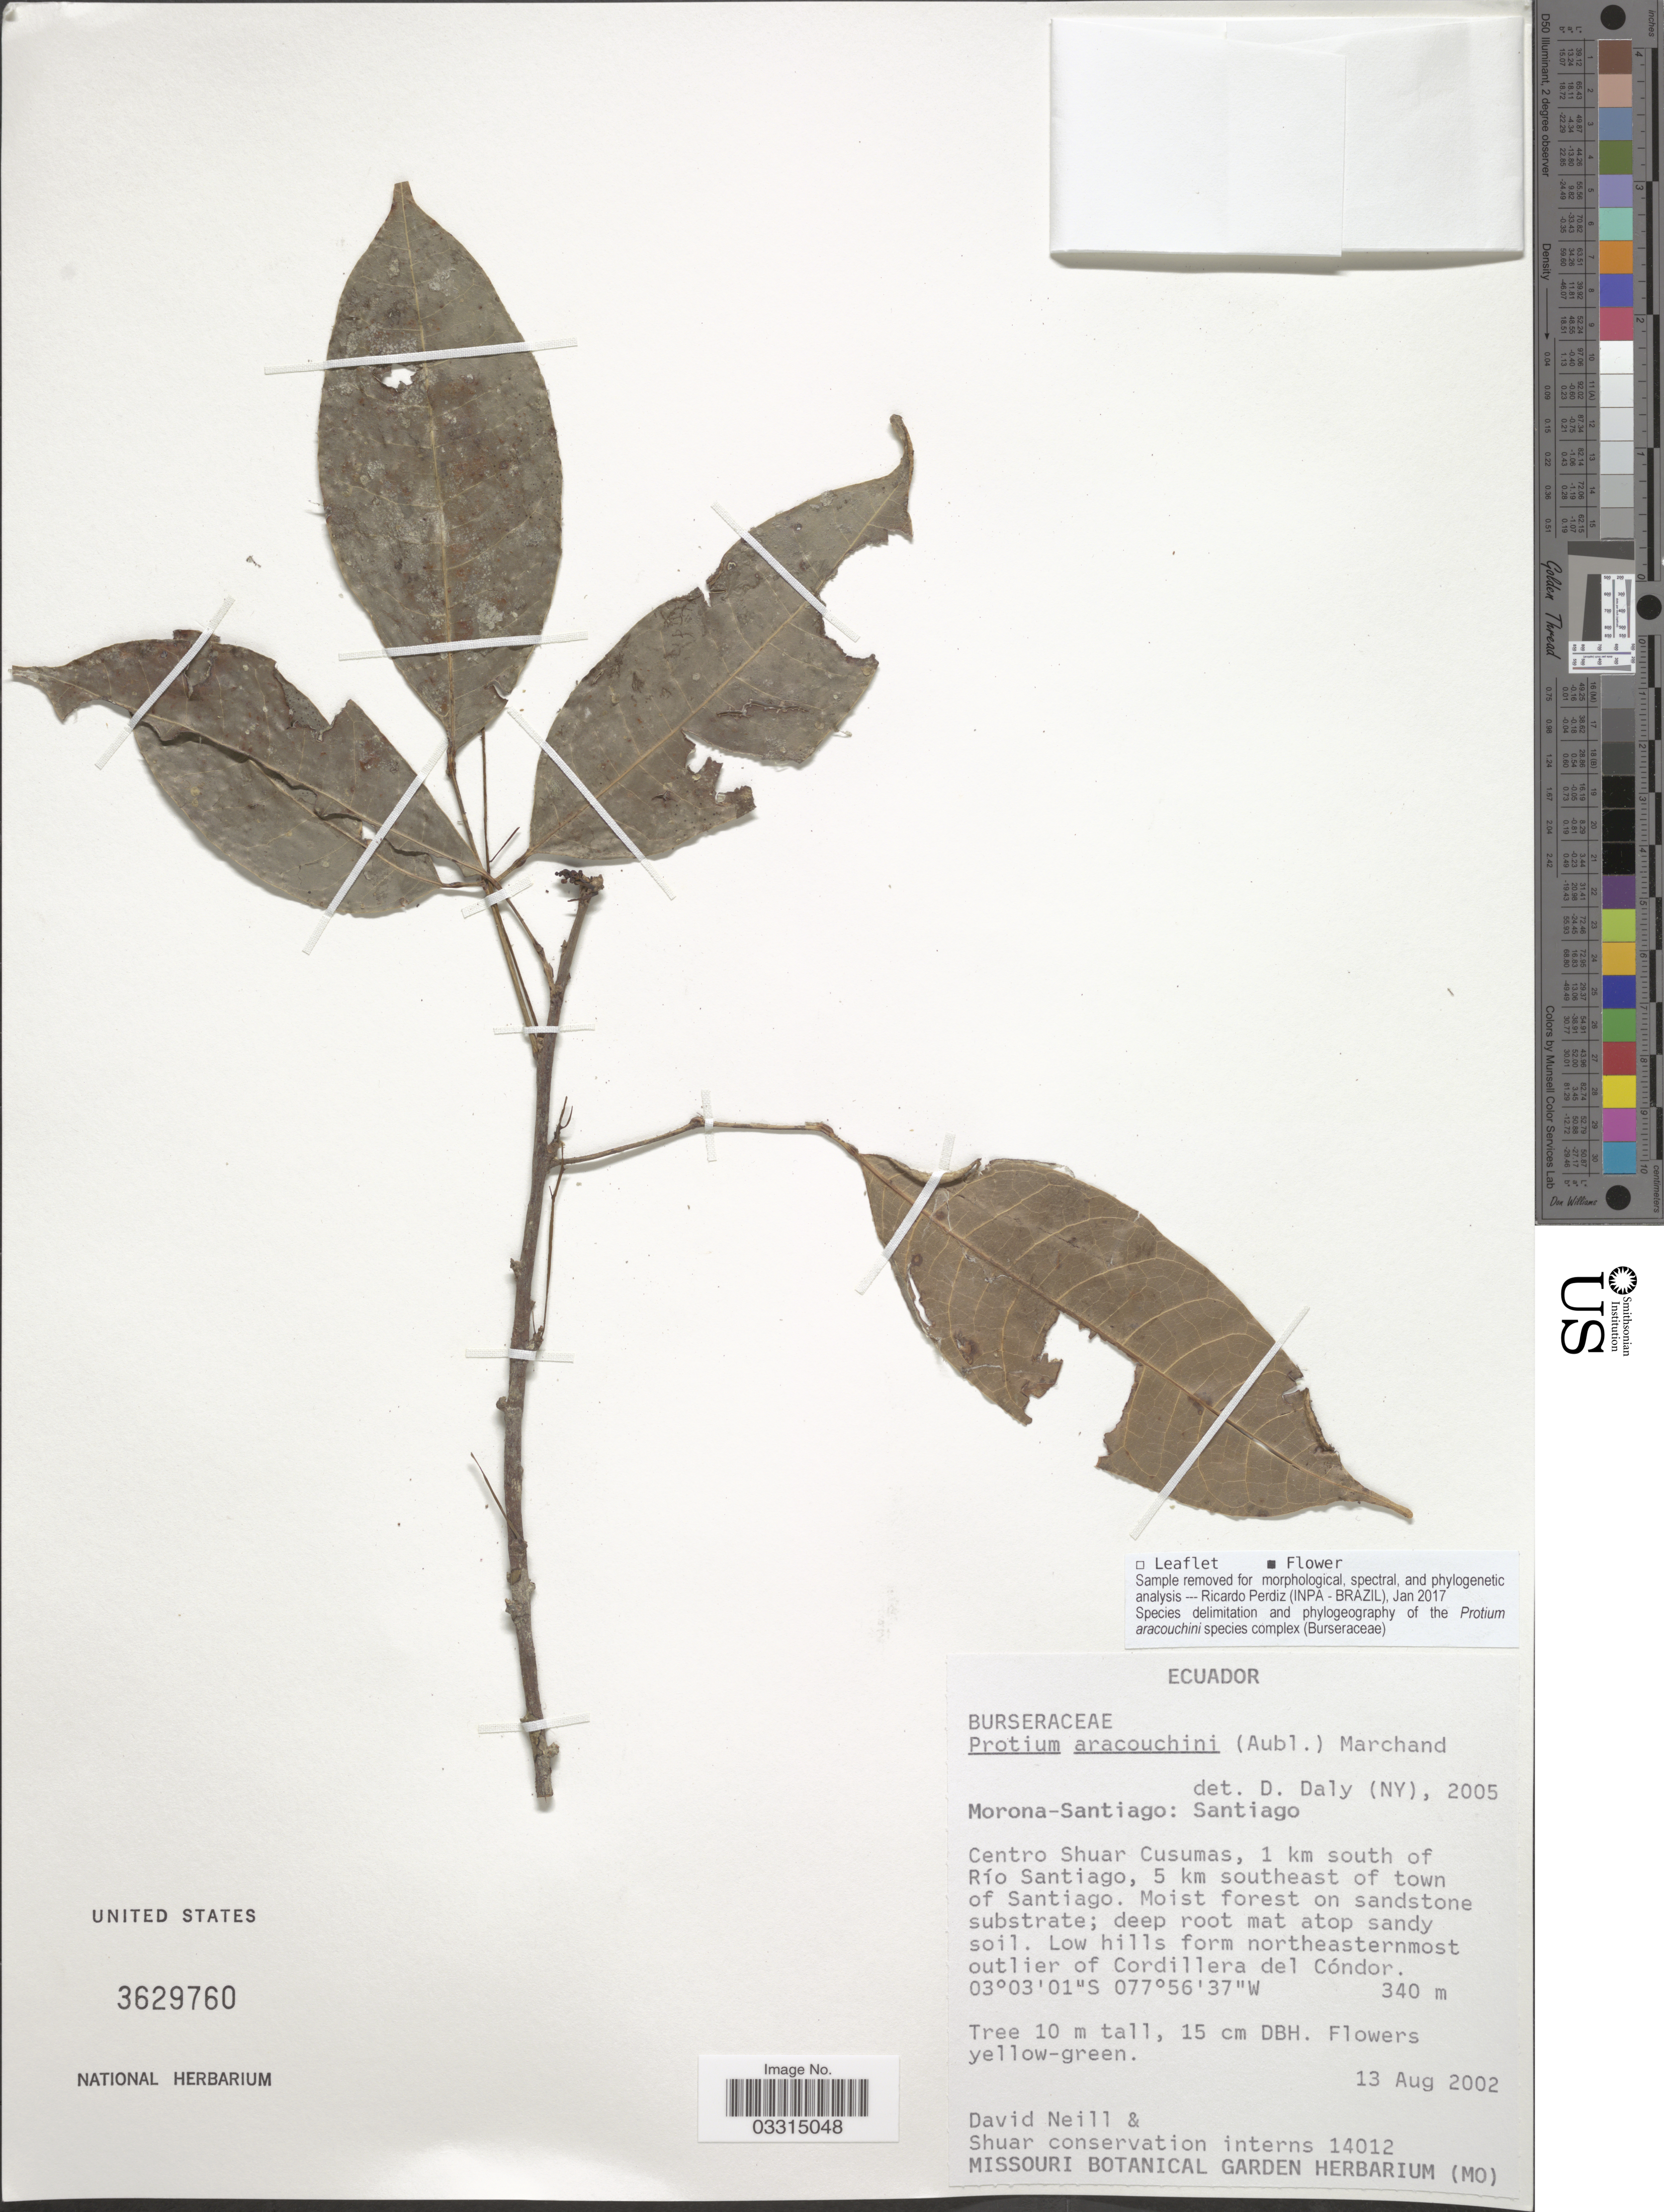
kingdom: Plantae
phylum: Tracheophyta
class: Magnoliopsida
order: Sapindales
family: Burseraceae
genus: Protium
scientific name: Protium aracouchini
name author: (Aubl.) Marchand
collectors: D. A. Neill & Shuar conservation interns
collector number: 14012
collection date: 2002-08-13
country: Ecuador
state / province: Morona-Santiago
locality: Santiago. Centro Shuar Cusumas, 1 km south of Río Santiago, 5 km southeast of town of Santiago.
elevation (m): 340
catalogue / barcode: US 3629760